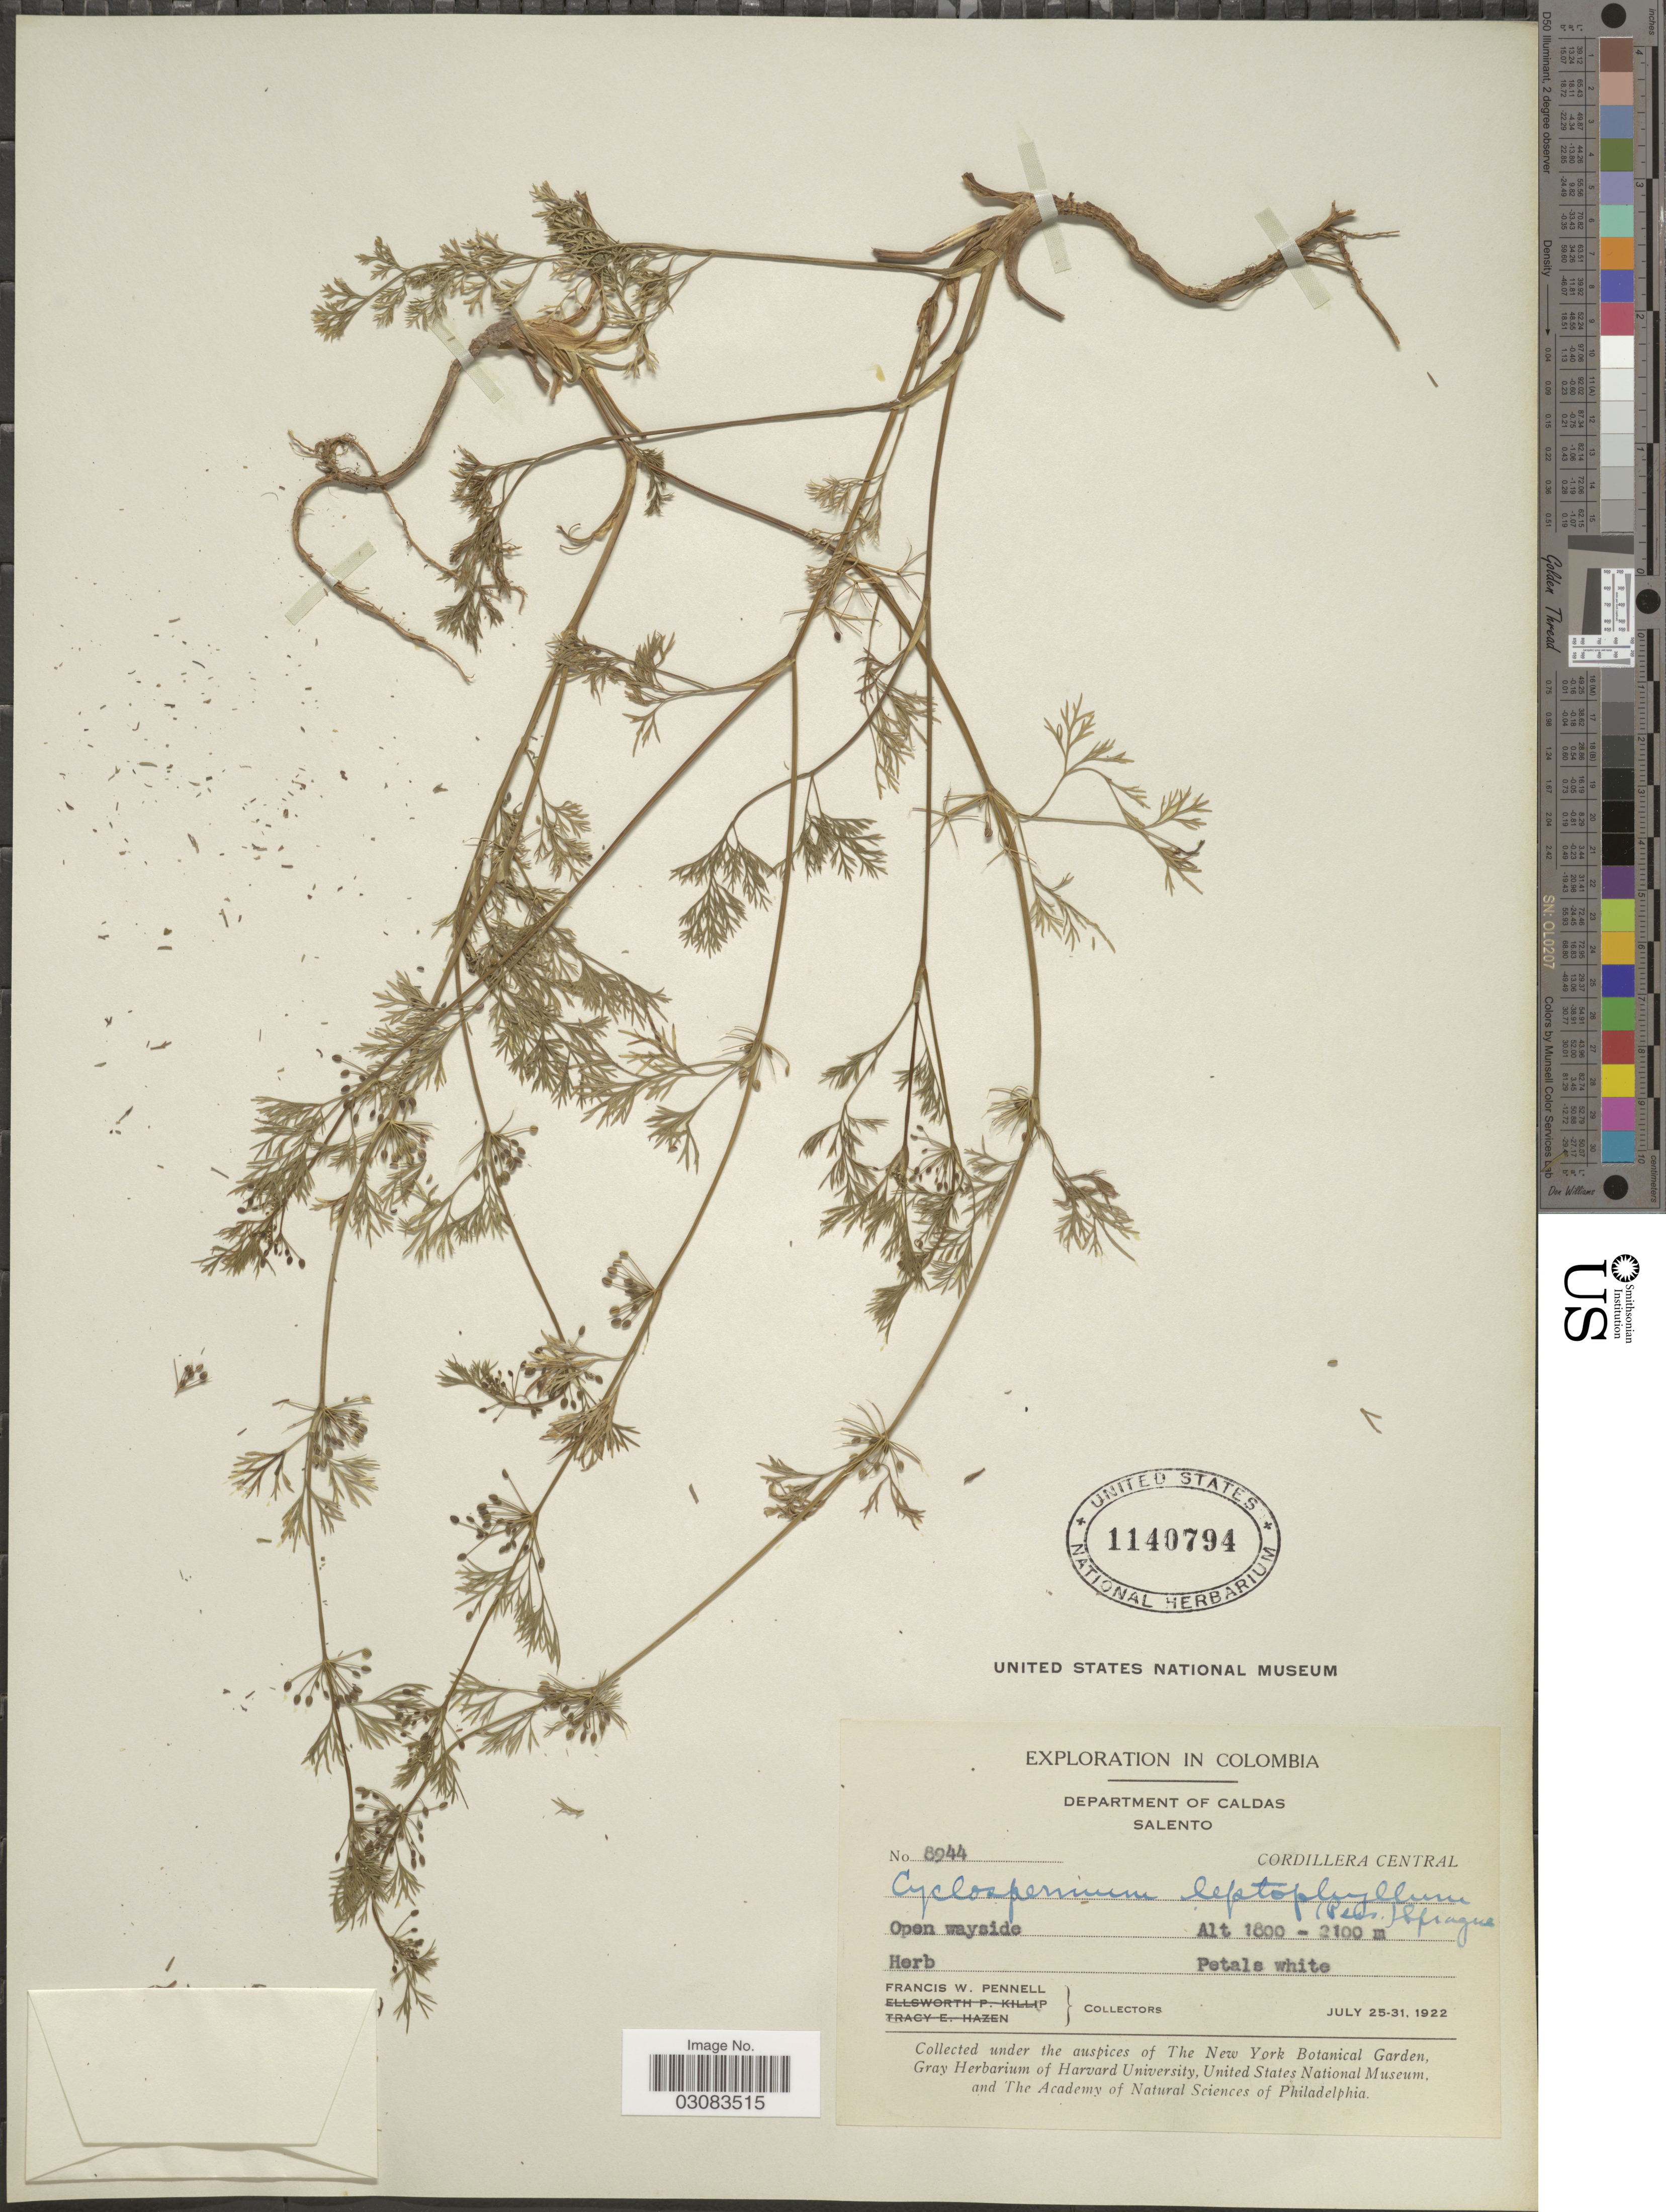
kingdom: Plantae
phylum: Tracheophyta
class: Magnoliopsida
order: Apiales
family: Apiaceae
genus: Cyclospermum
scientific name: Cyclospermum leptophyllum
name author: (Pers.) Sprague ex Britton & P. Wilson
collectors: F. W. Pennell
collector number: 8944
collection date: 1922-07-25/1922-07-31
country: Colombia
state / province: Caldas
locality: Department of Caldas. Salento. Cordillera Central.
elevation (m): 1800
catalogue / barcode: US 1140794